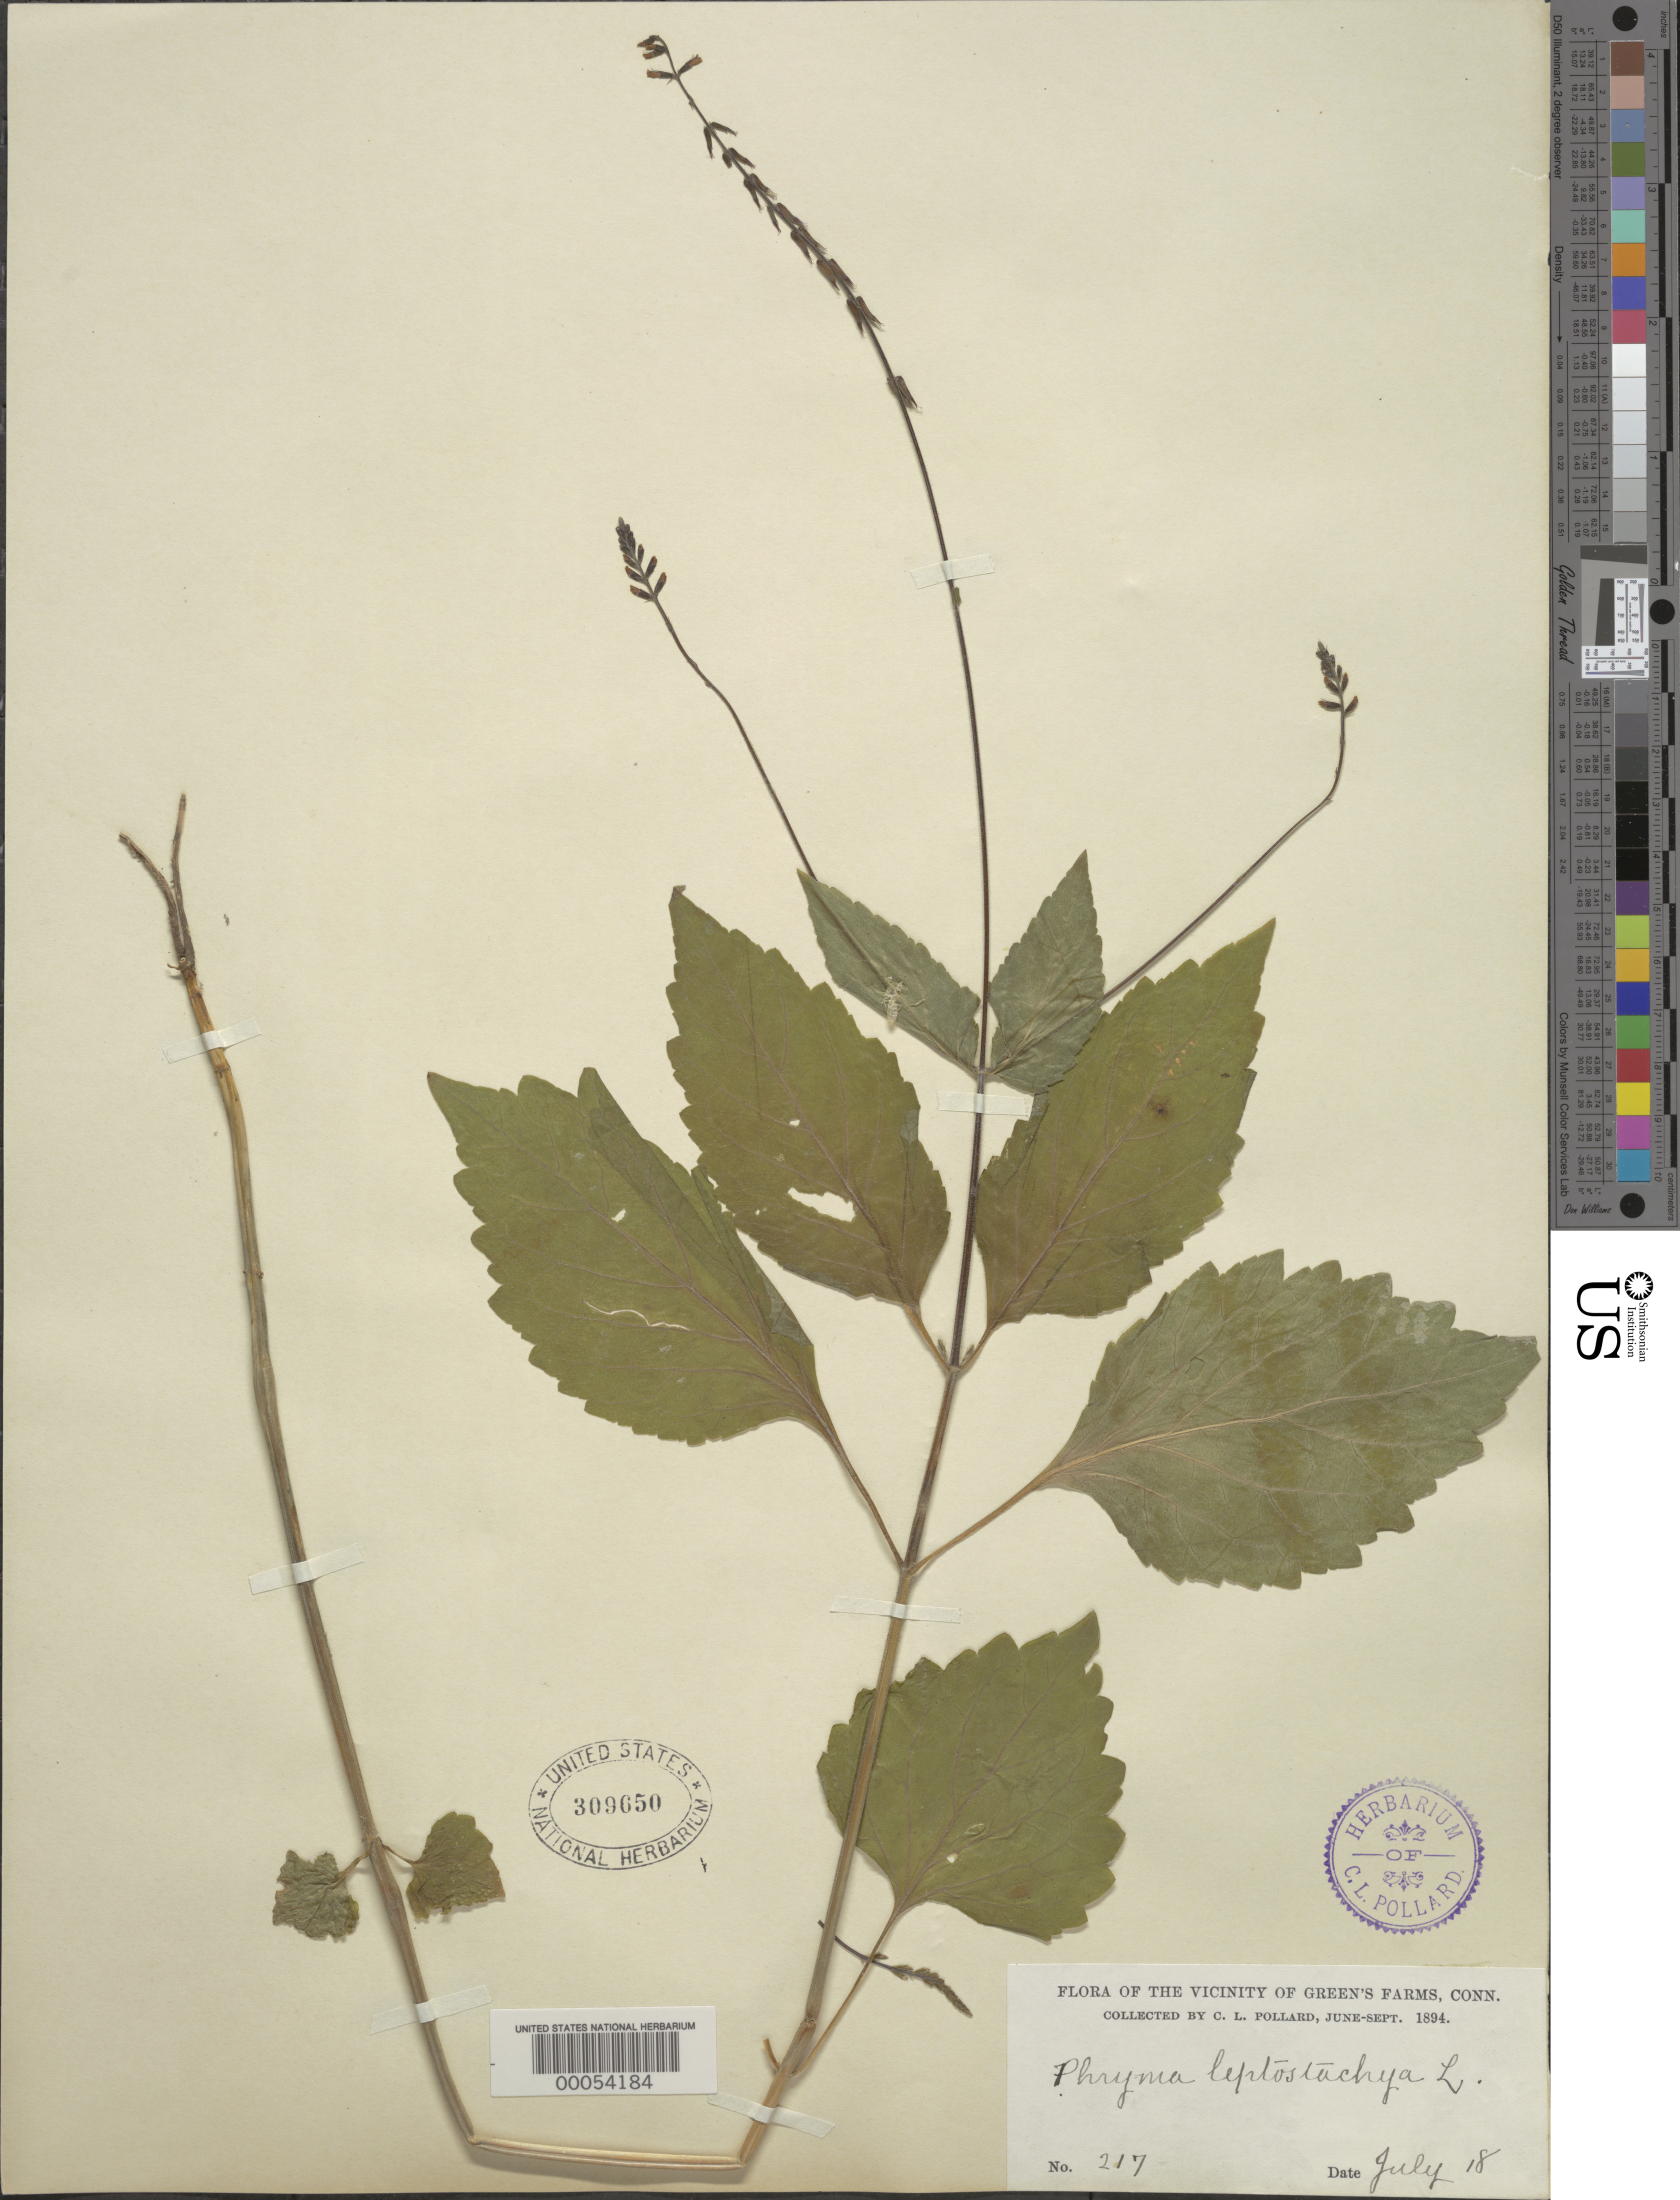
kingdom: Plantae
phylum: Tracheophyta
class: Magnoliopsida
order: Lamiales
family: Phrymaceae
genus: Phryma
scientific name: Phryma leptostachya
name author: L.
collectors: C. L. Pollard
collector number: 217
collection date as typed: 18 Jul 1894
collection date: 1894-07-18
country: United States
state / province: Connecticut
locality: Vicinity of green's farms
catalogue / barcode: US 309650